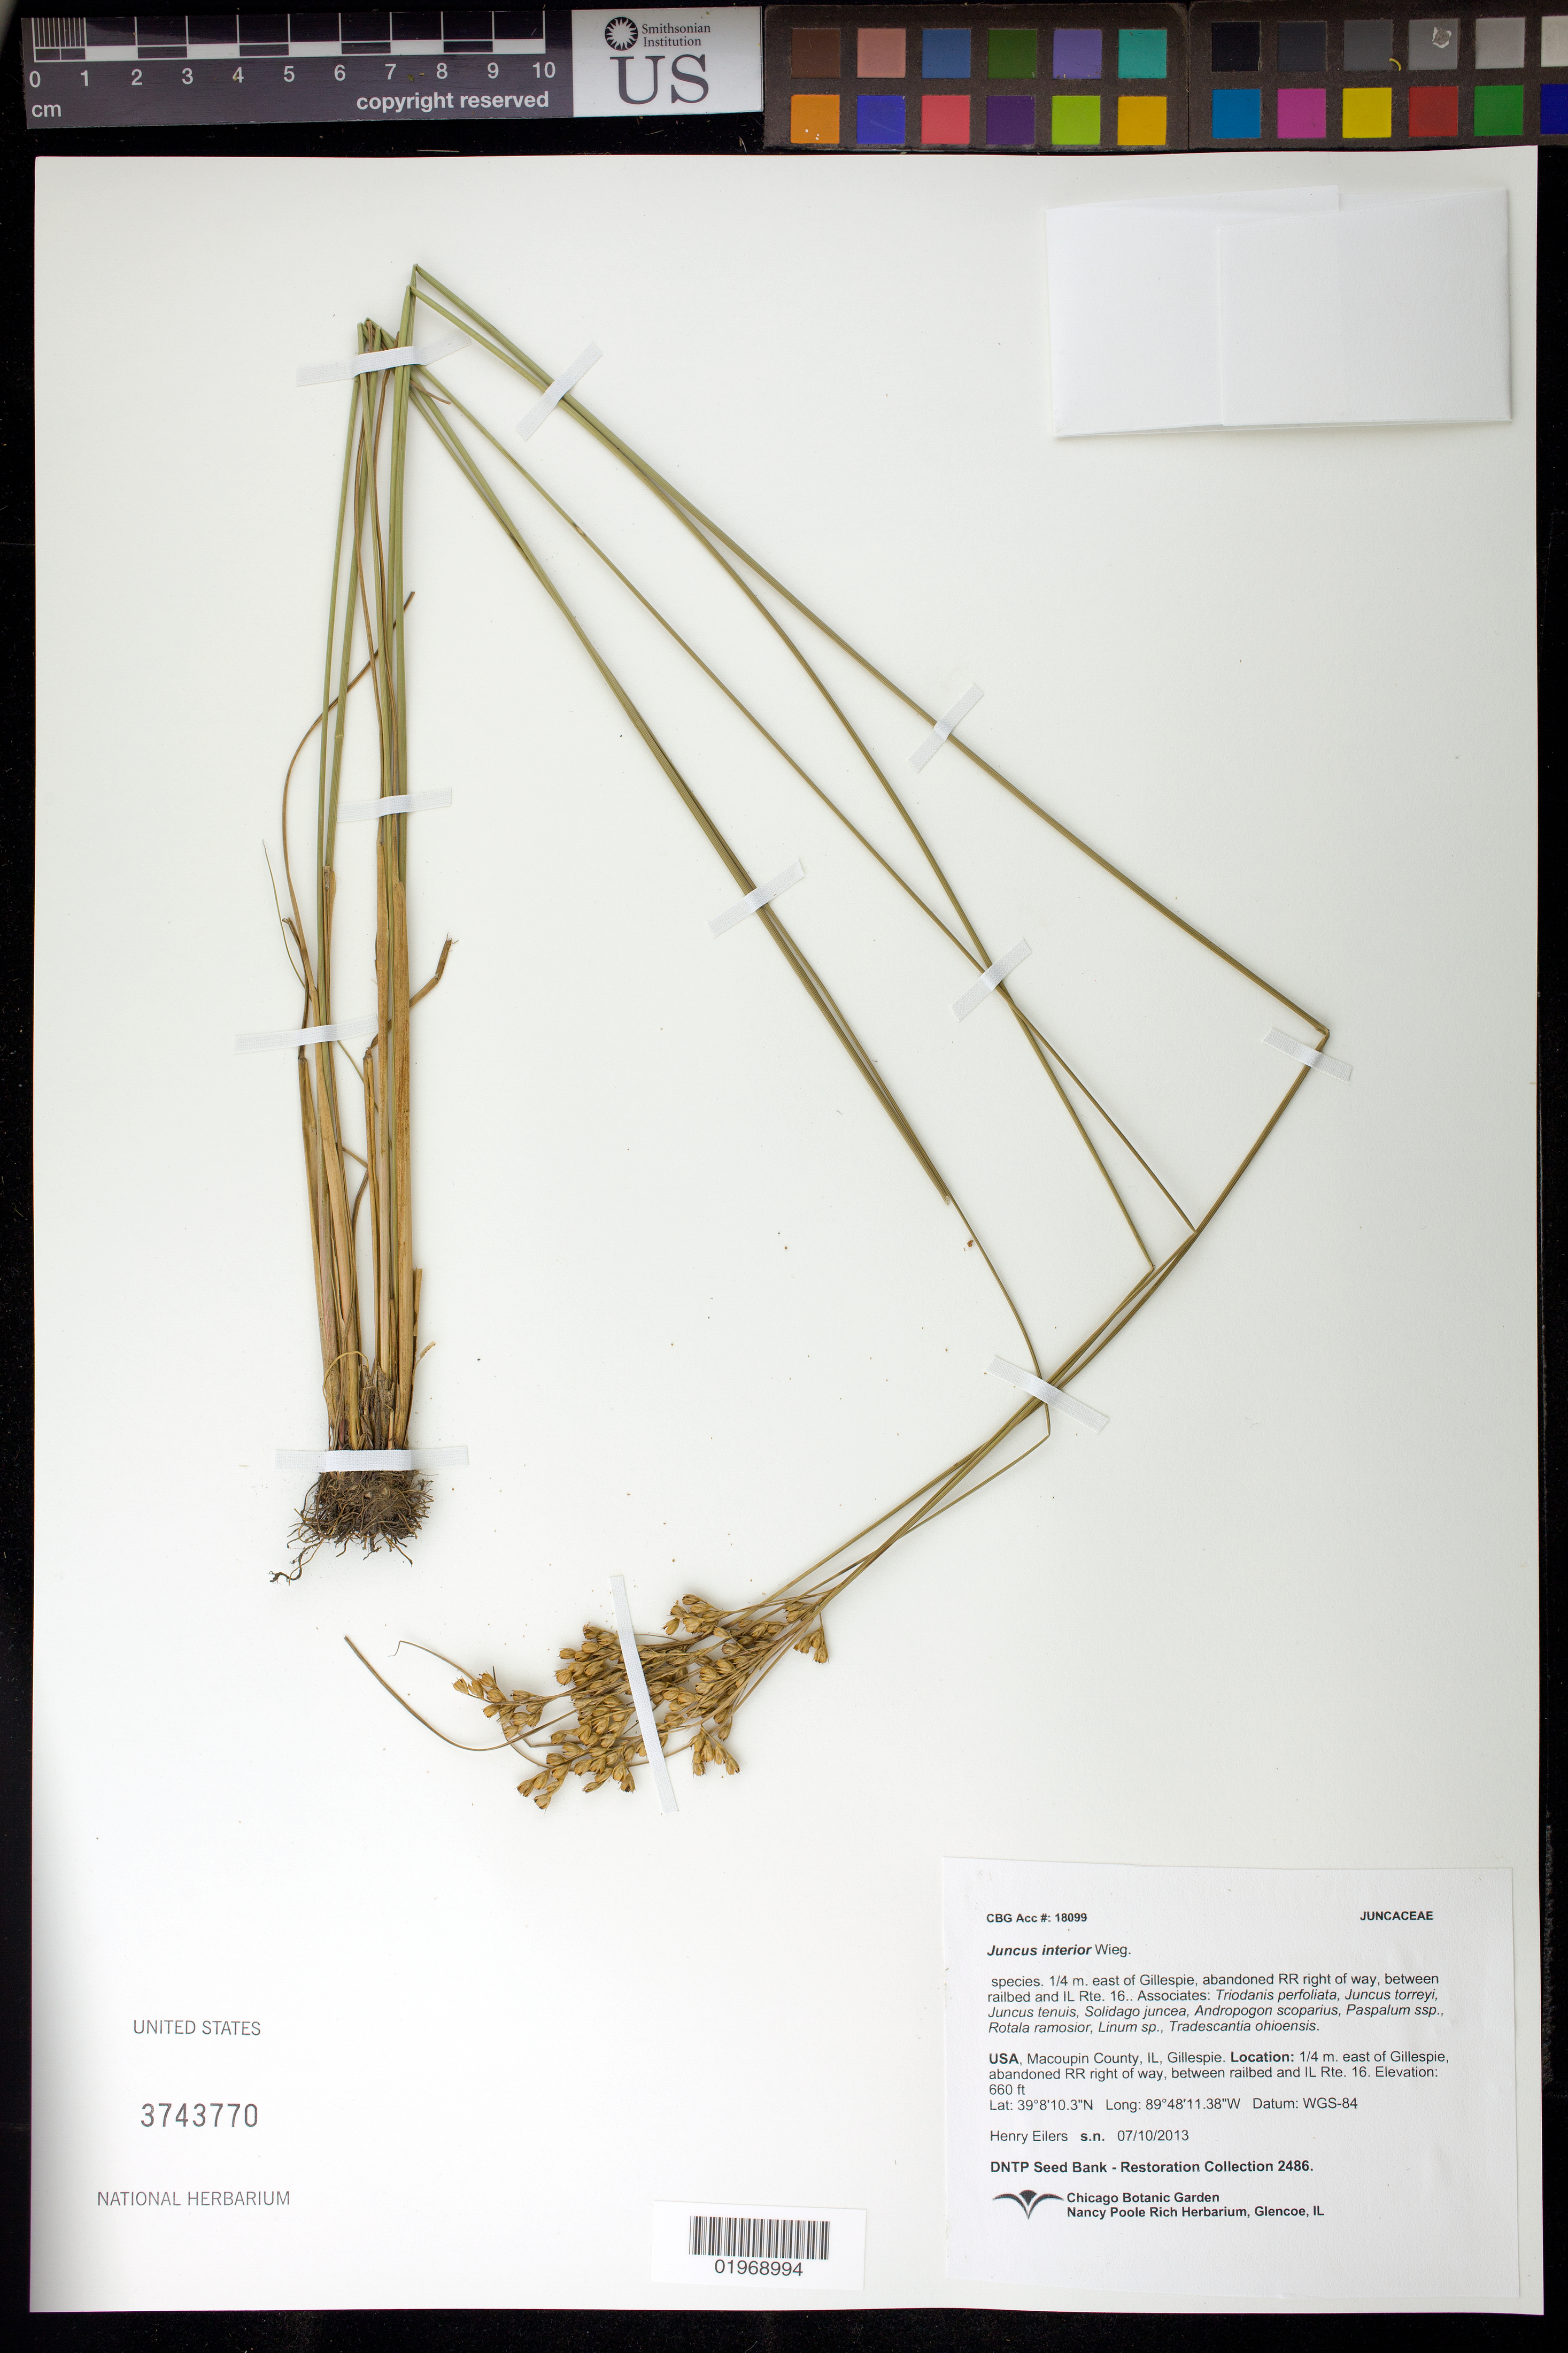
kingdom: Plantae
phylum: Tracheophyta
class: Liliopsida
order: Poales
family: Juncaceae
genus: Juncus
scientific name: Juncus interior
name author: Wiegand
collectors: H. Eilers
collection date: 2013-07-10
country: United States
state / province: Illinois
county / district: Macoupin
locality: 1/4 m. E of Gillespie, between railbed and IL Rte.16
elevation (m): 201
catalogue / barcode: US 3743770